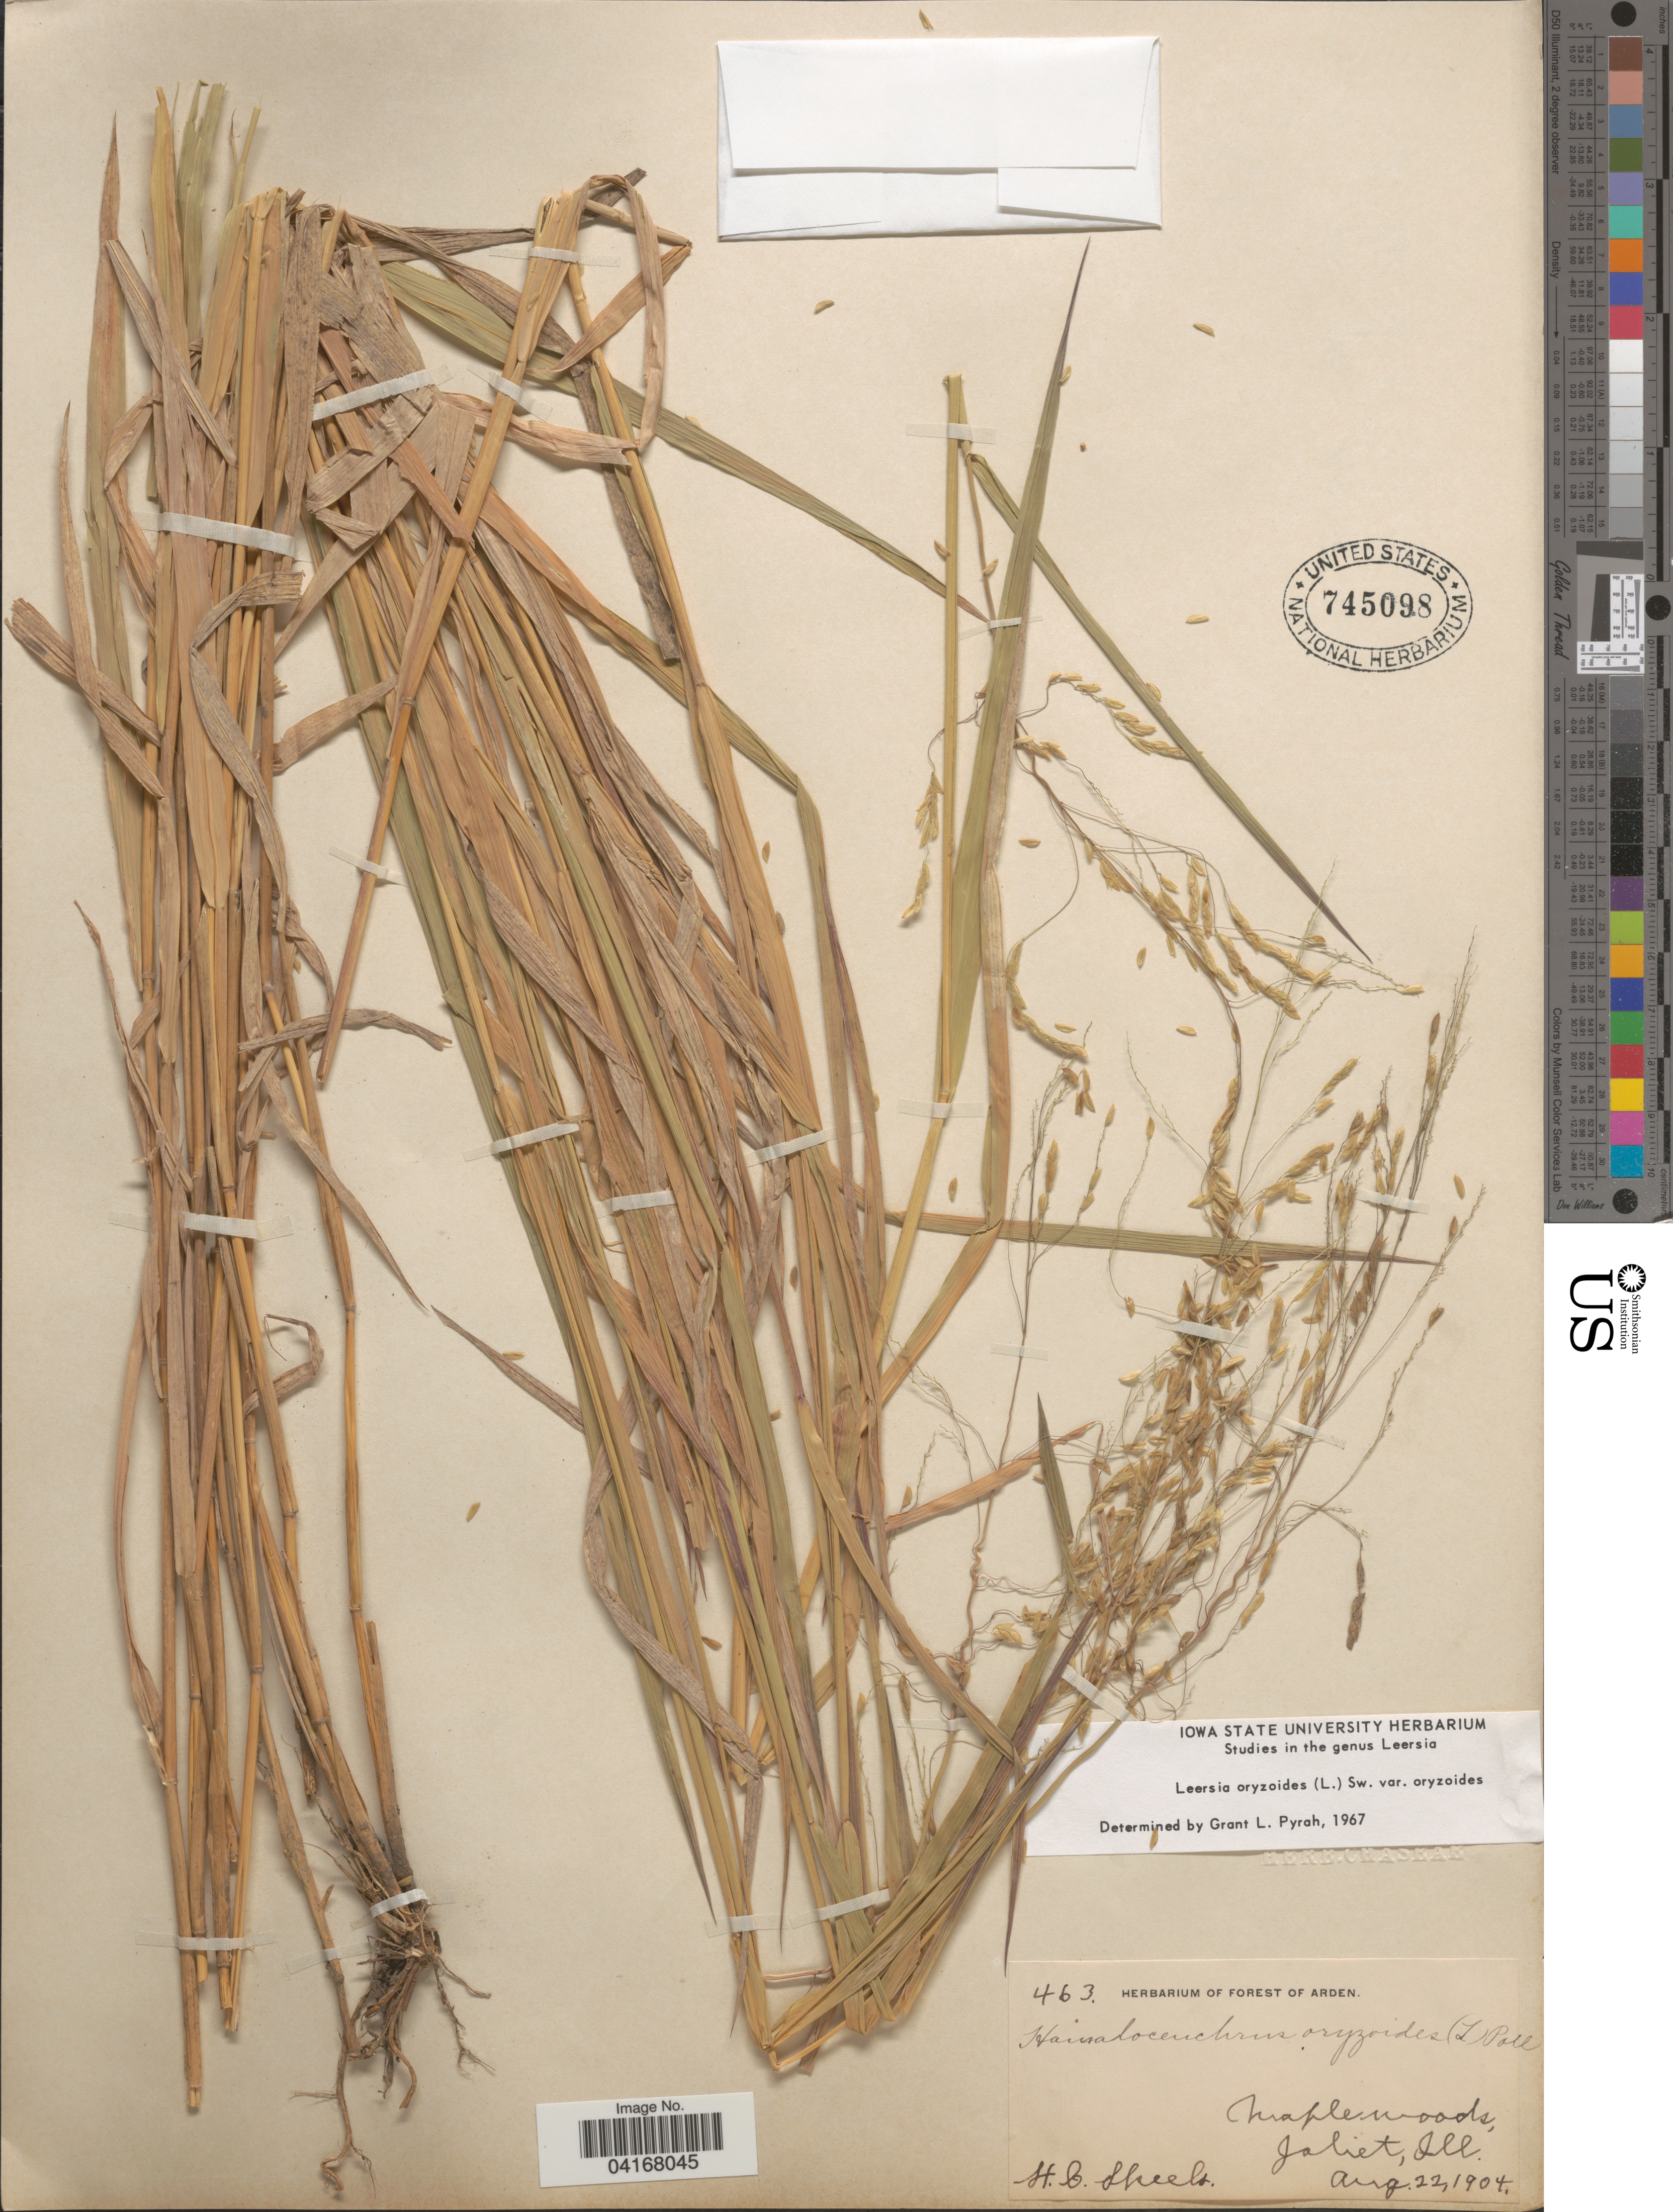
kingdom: Plantae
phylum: Tracheophyta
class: Liliopsida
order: Poales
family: Poaceae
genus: Leersia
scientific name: Leersia oryzoides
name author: (L.) Sw.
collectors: H. Skeels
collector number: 463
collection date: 1904-08-22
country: United States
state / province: Illinois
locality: Joliet.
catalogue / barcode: US 745098